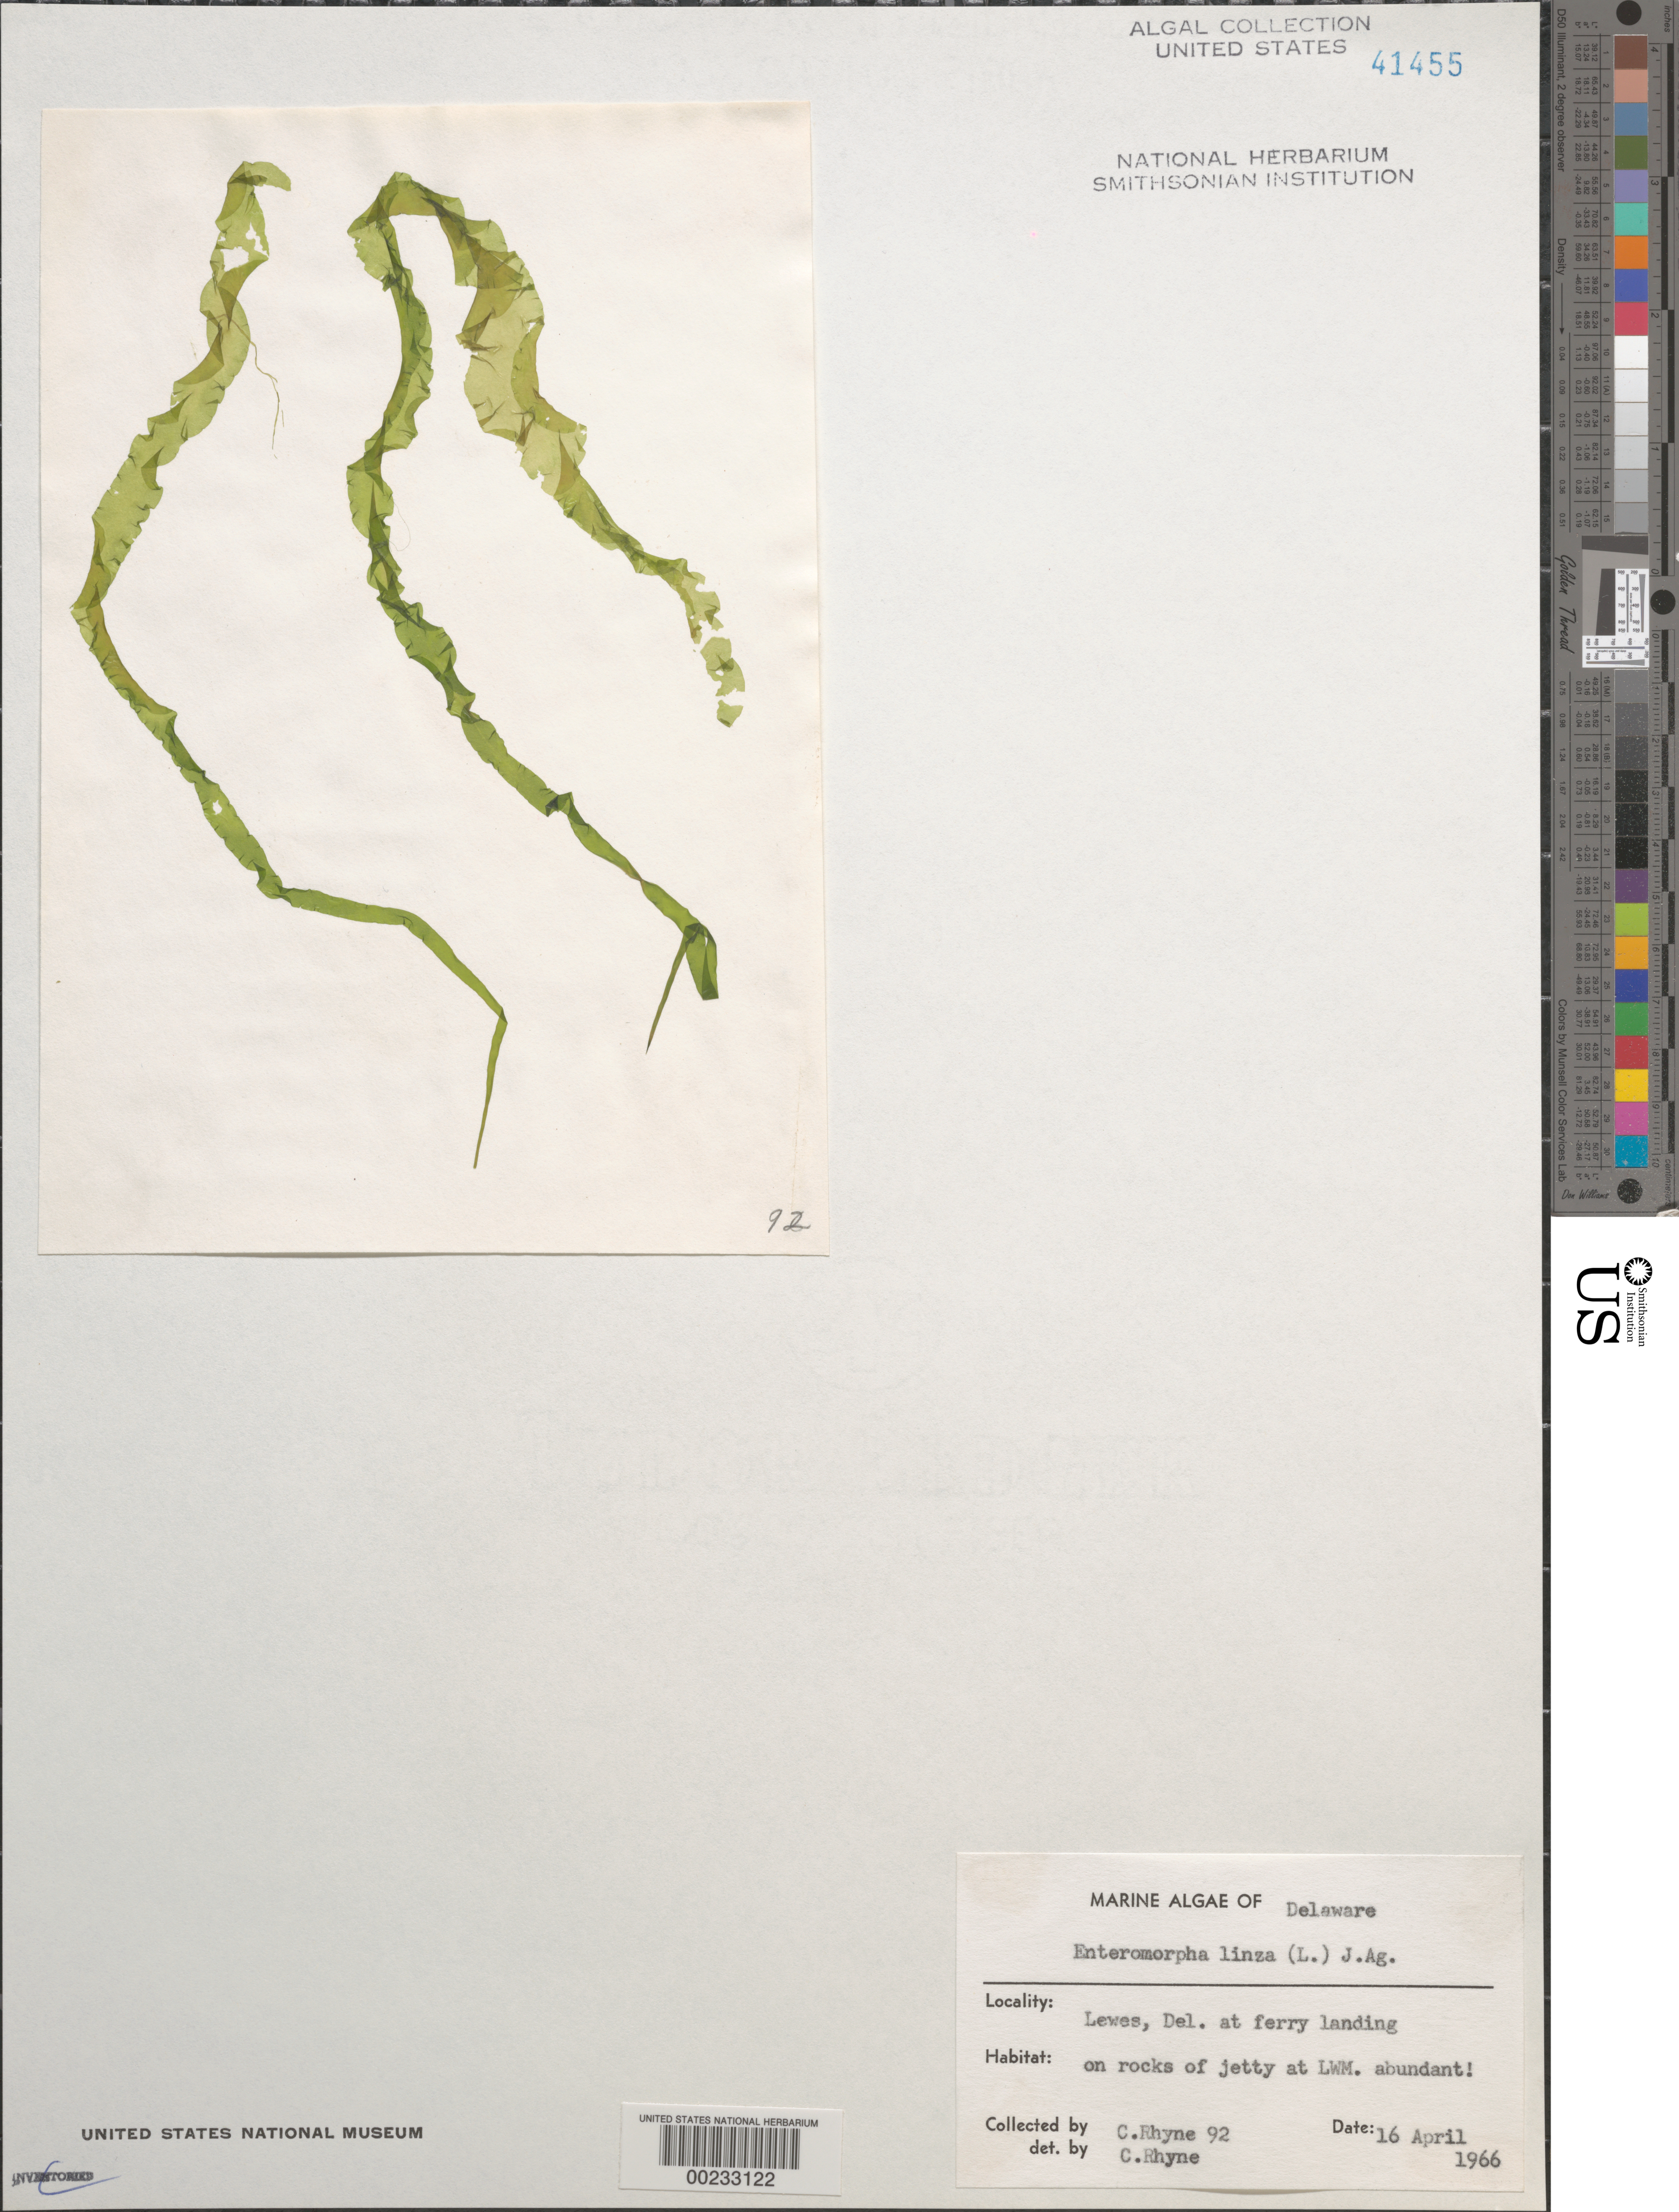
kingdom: Plantae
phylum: Chlorophyta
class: Ulvophyceae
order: Ulvales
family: Ulvaceae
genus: Ulva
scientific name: Ulva clathrata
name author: (Roth) C. Agardh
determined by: Algae name updating Project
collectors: C. Rhyne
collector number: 92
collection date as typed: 16 Apr 1966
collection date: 1966-04-16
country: United States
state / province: Delaware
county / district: Sussex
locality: Lewes, ferry landing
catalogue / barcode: US 41455